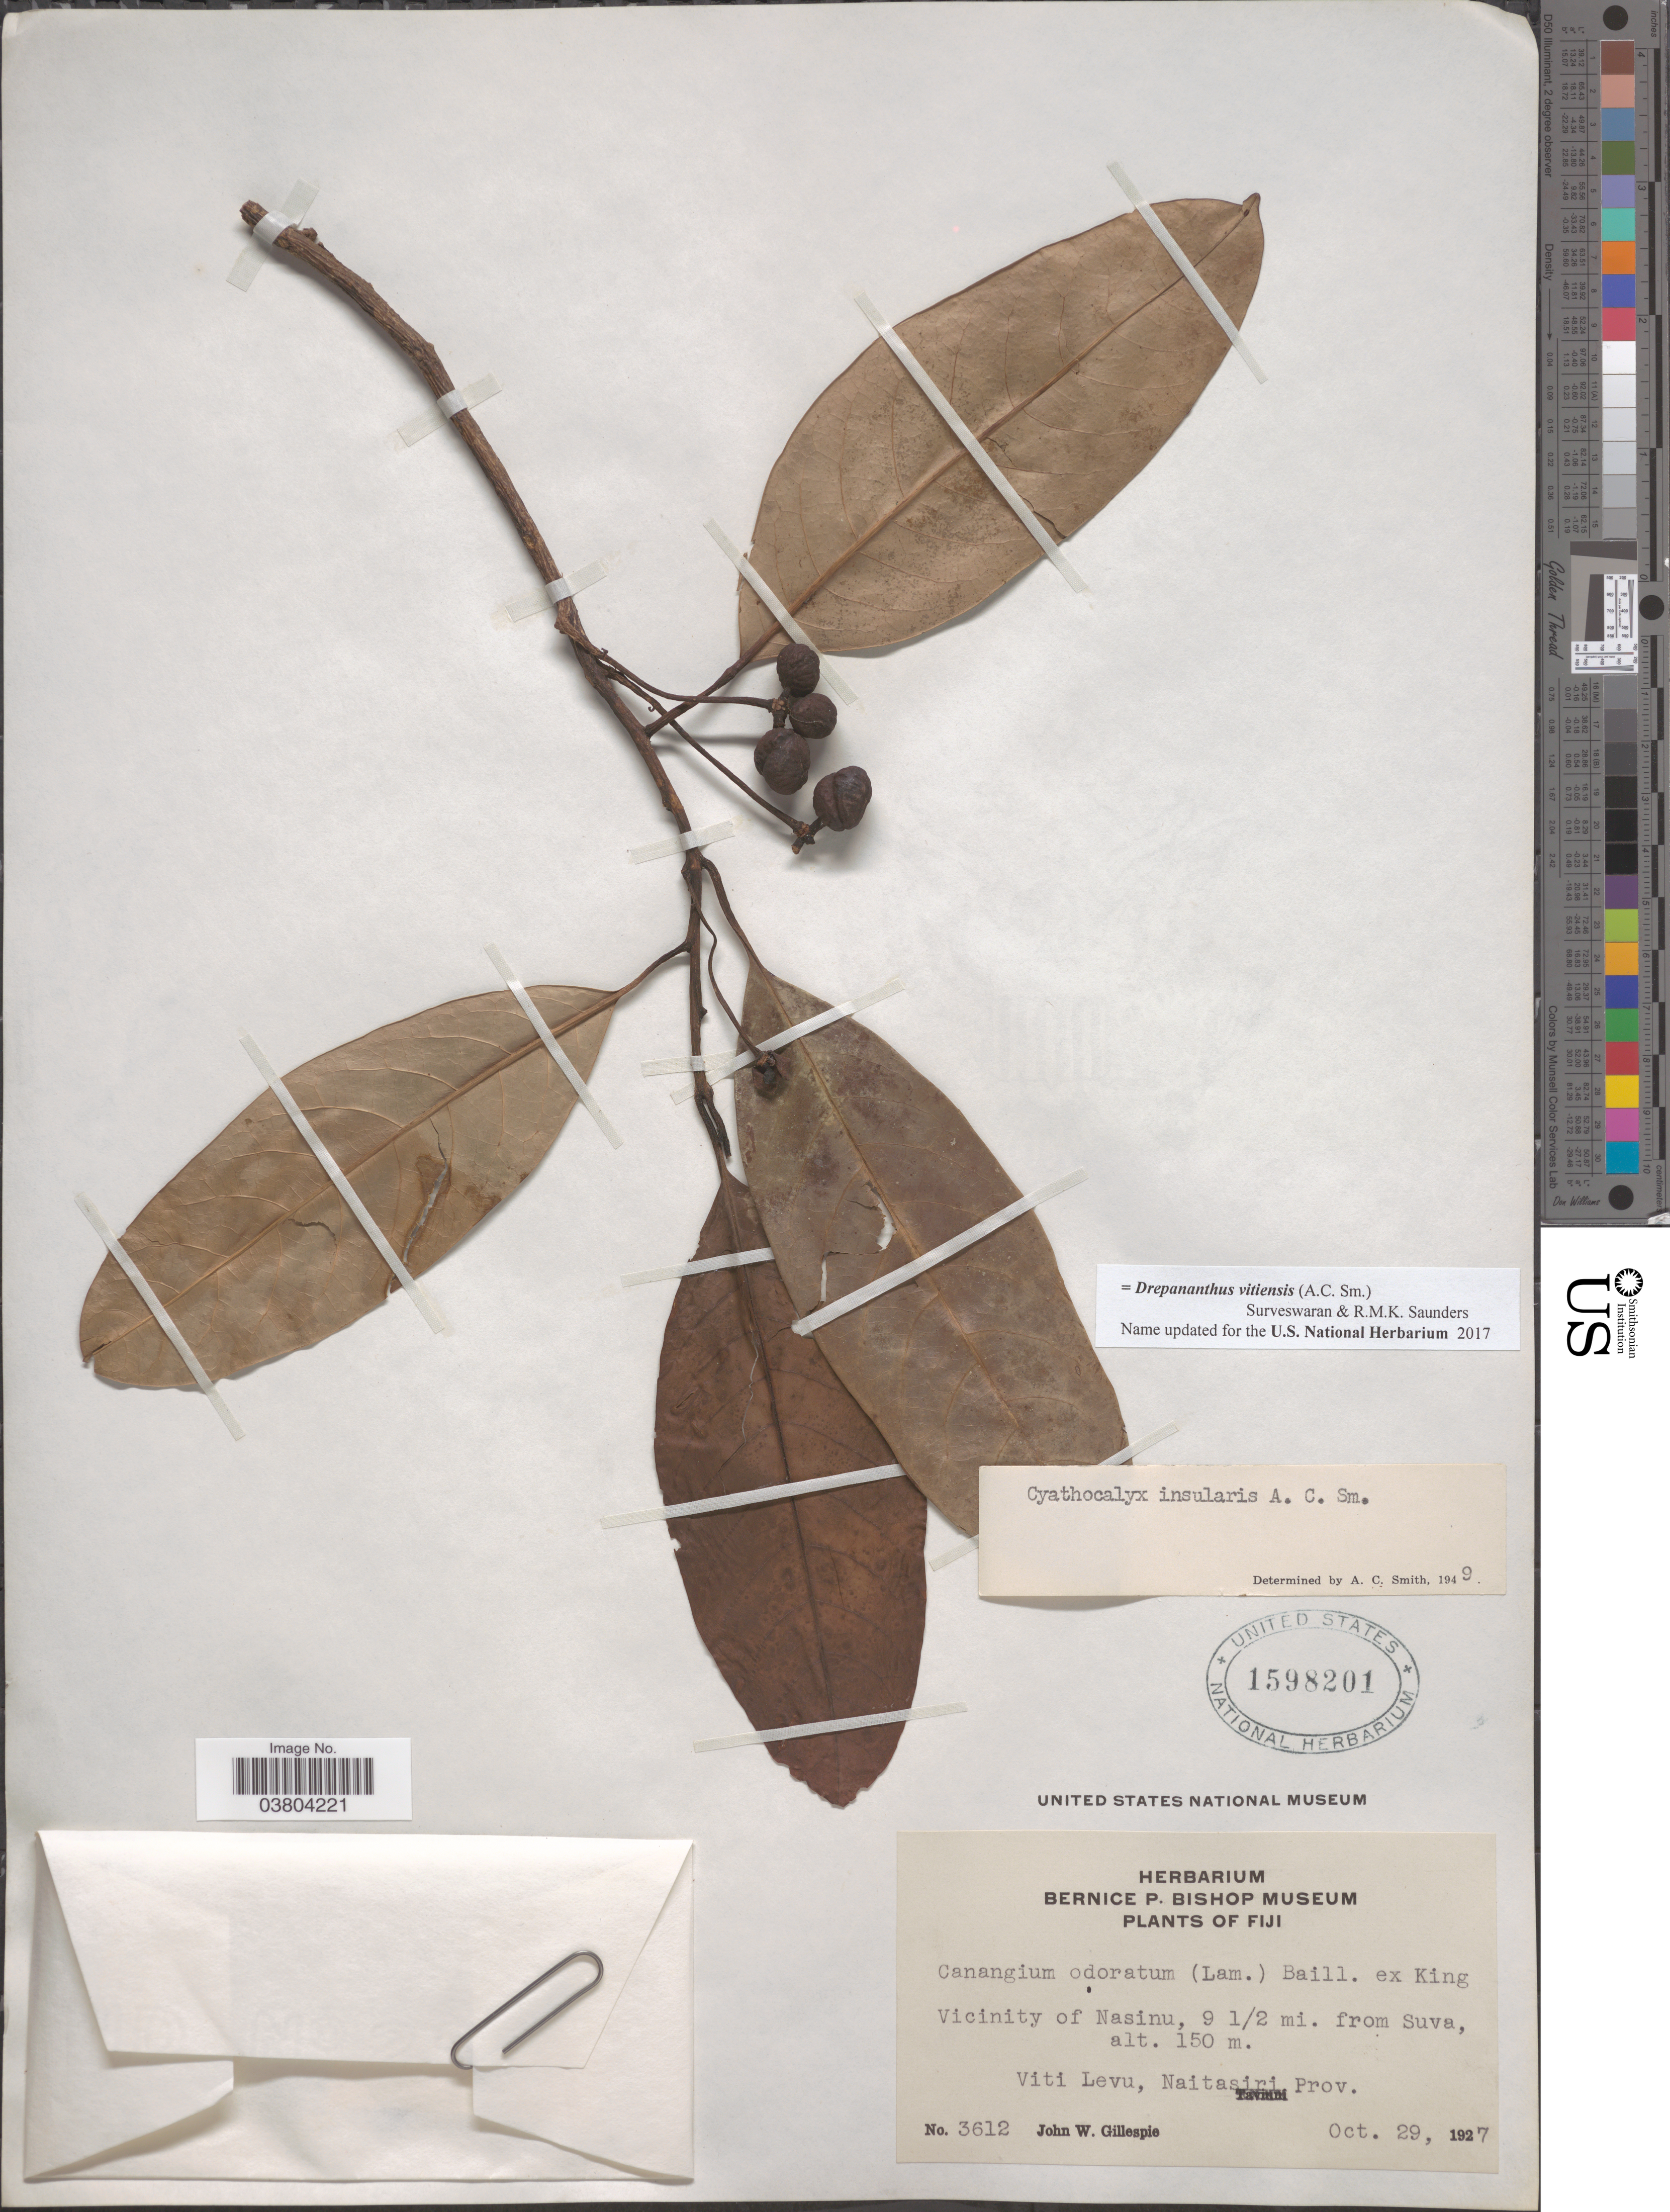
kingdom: Plantae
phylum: Tracheophyta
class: Magnoliopsida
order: Magnoliales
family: Annonaceae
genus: Drepananthus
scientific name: Drepananthus vitiensis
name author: (A.C. Sm.) Surveswaran & R.M.K. Saunders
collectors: J. W. Gillespie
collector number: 3612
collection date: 1927-10-29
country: Fiji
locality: Vicinity of Nasinu, 9 ½ mi. from Suva, Viti Levu, Naitasiri Prov.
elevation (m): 150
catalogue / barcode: US 1598201